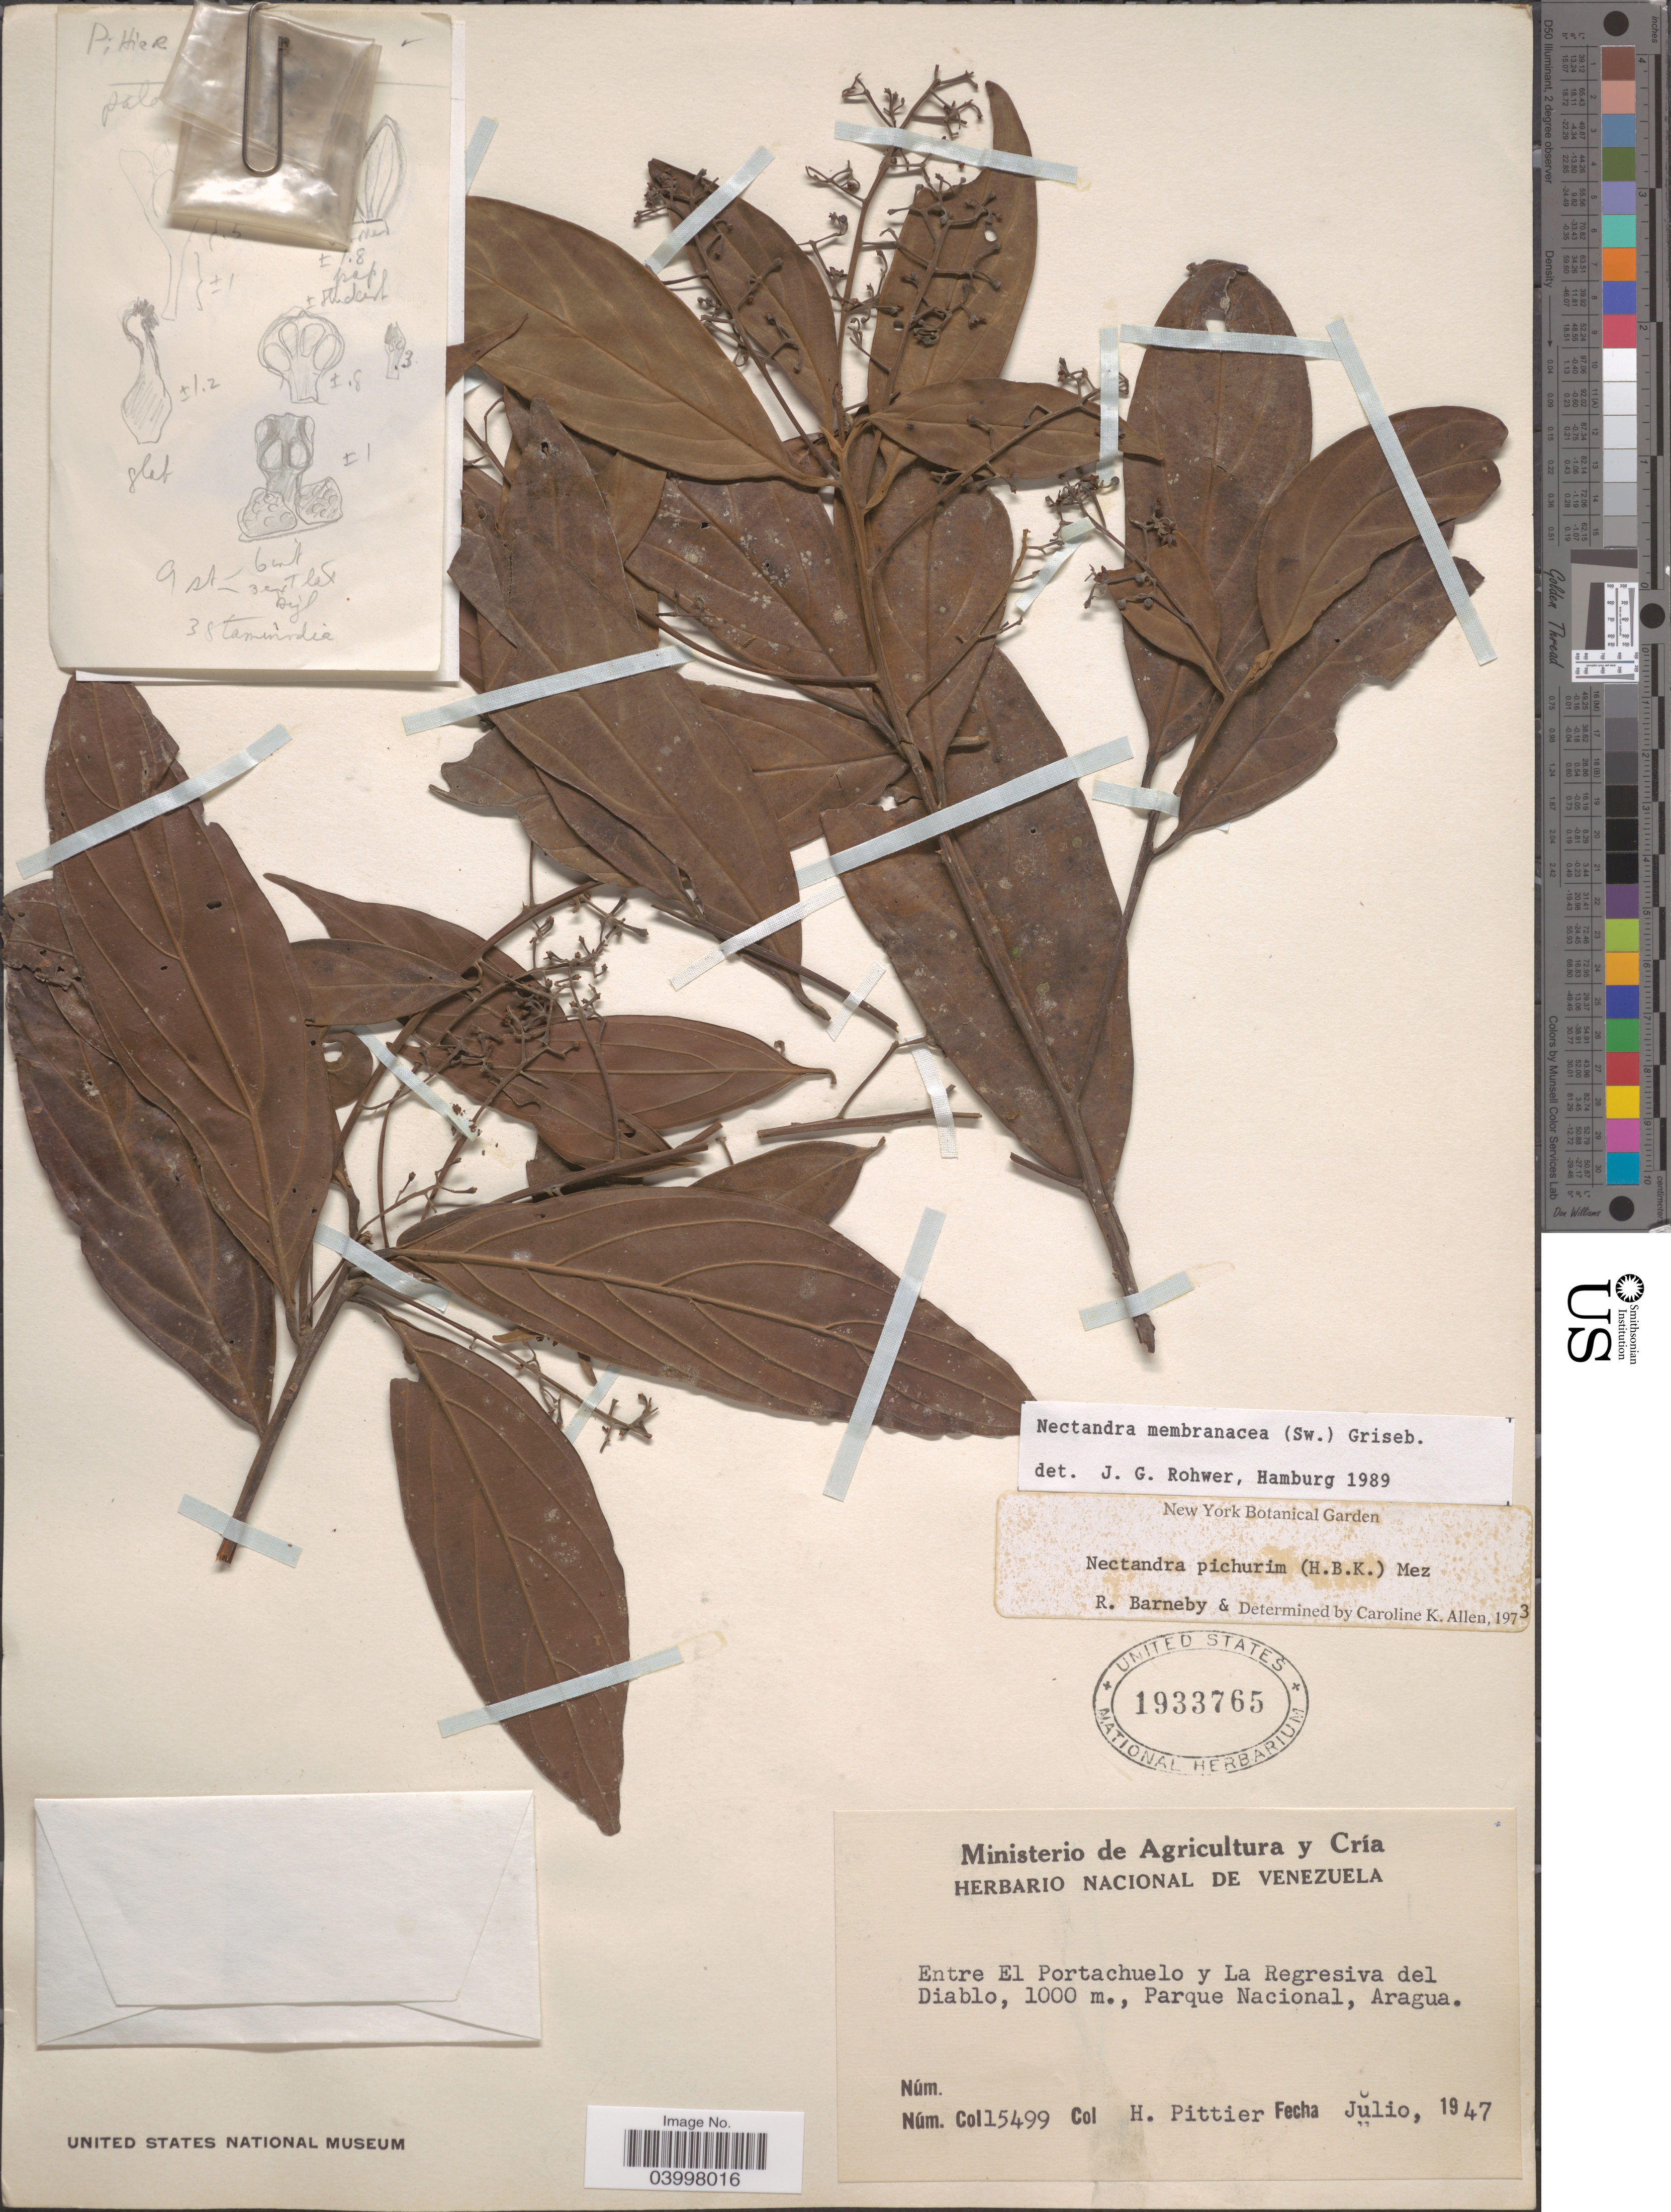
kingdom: Plantae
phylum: Tracheophyta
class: Magnoliopsida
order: Laurales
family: Lauraceae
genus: Nectandra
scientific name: Nectandra membranacea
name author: (Sw.) Griseb.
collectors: H. F. Pittier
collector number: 15499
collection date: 1947-07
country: Venezuela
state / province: Aragua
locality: Entre El Portachuelo y La Regresiva del Diablo, Parque Nacional.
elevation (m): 1000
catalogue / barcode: US 1933765